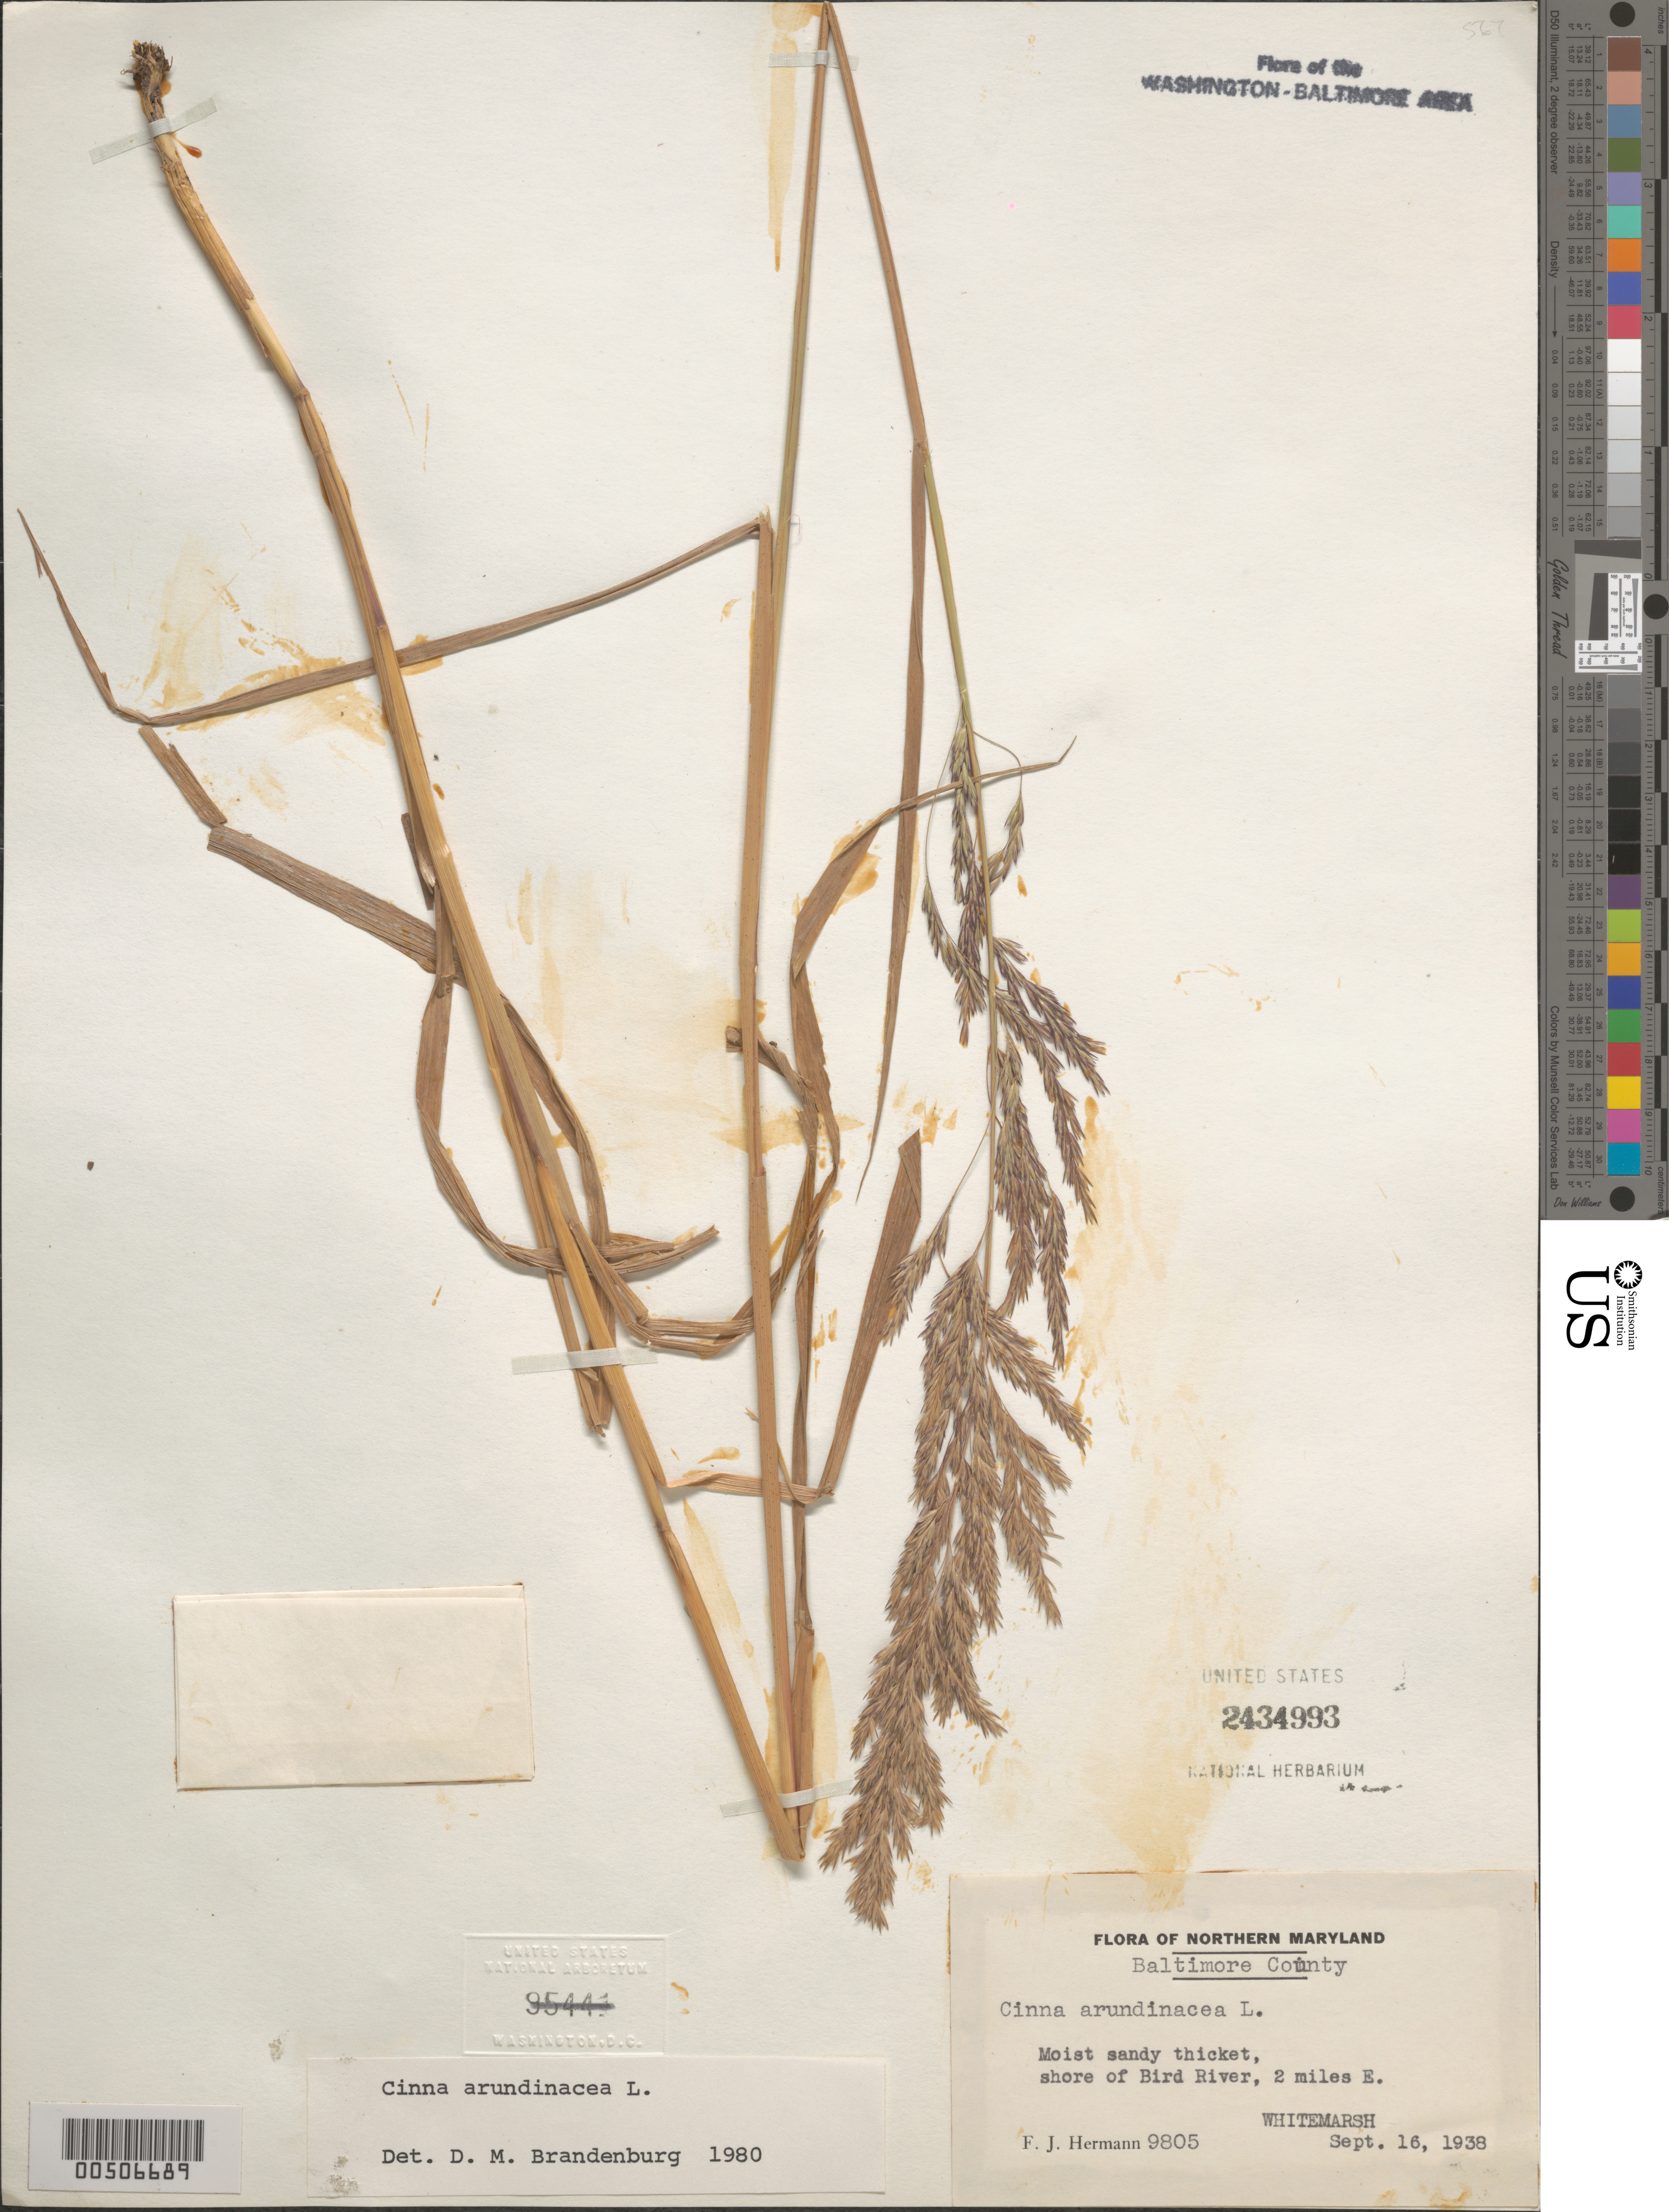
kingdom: Plantae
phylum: Tracheophyta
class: Liliopsida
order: Poales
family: Poaceae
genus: Cinna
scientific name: Cinna arundinacea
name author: L.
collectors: F. J. Hermann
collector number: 9805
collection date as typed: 16 Sep 1938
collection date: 1938-09-16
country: United States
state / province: Maryland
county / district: Baltimore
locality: Bird River, E of Whitemarsh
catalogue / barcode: US 2434993